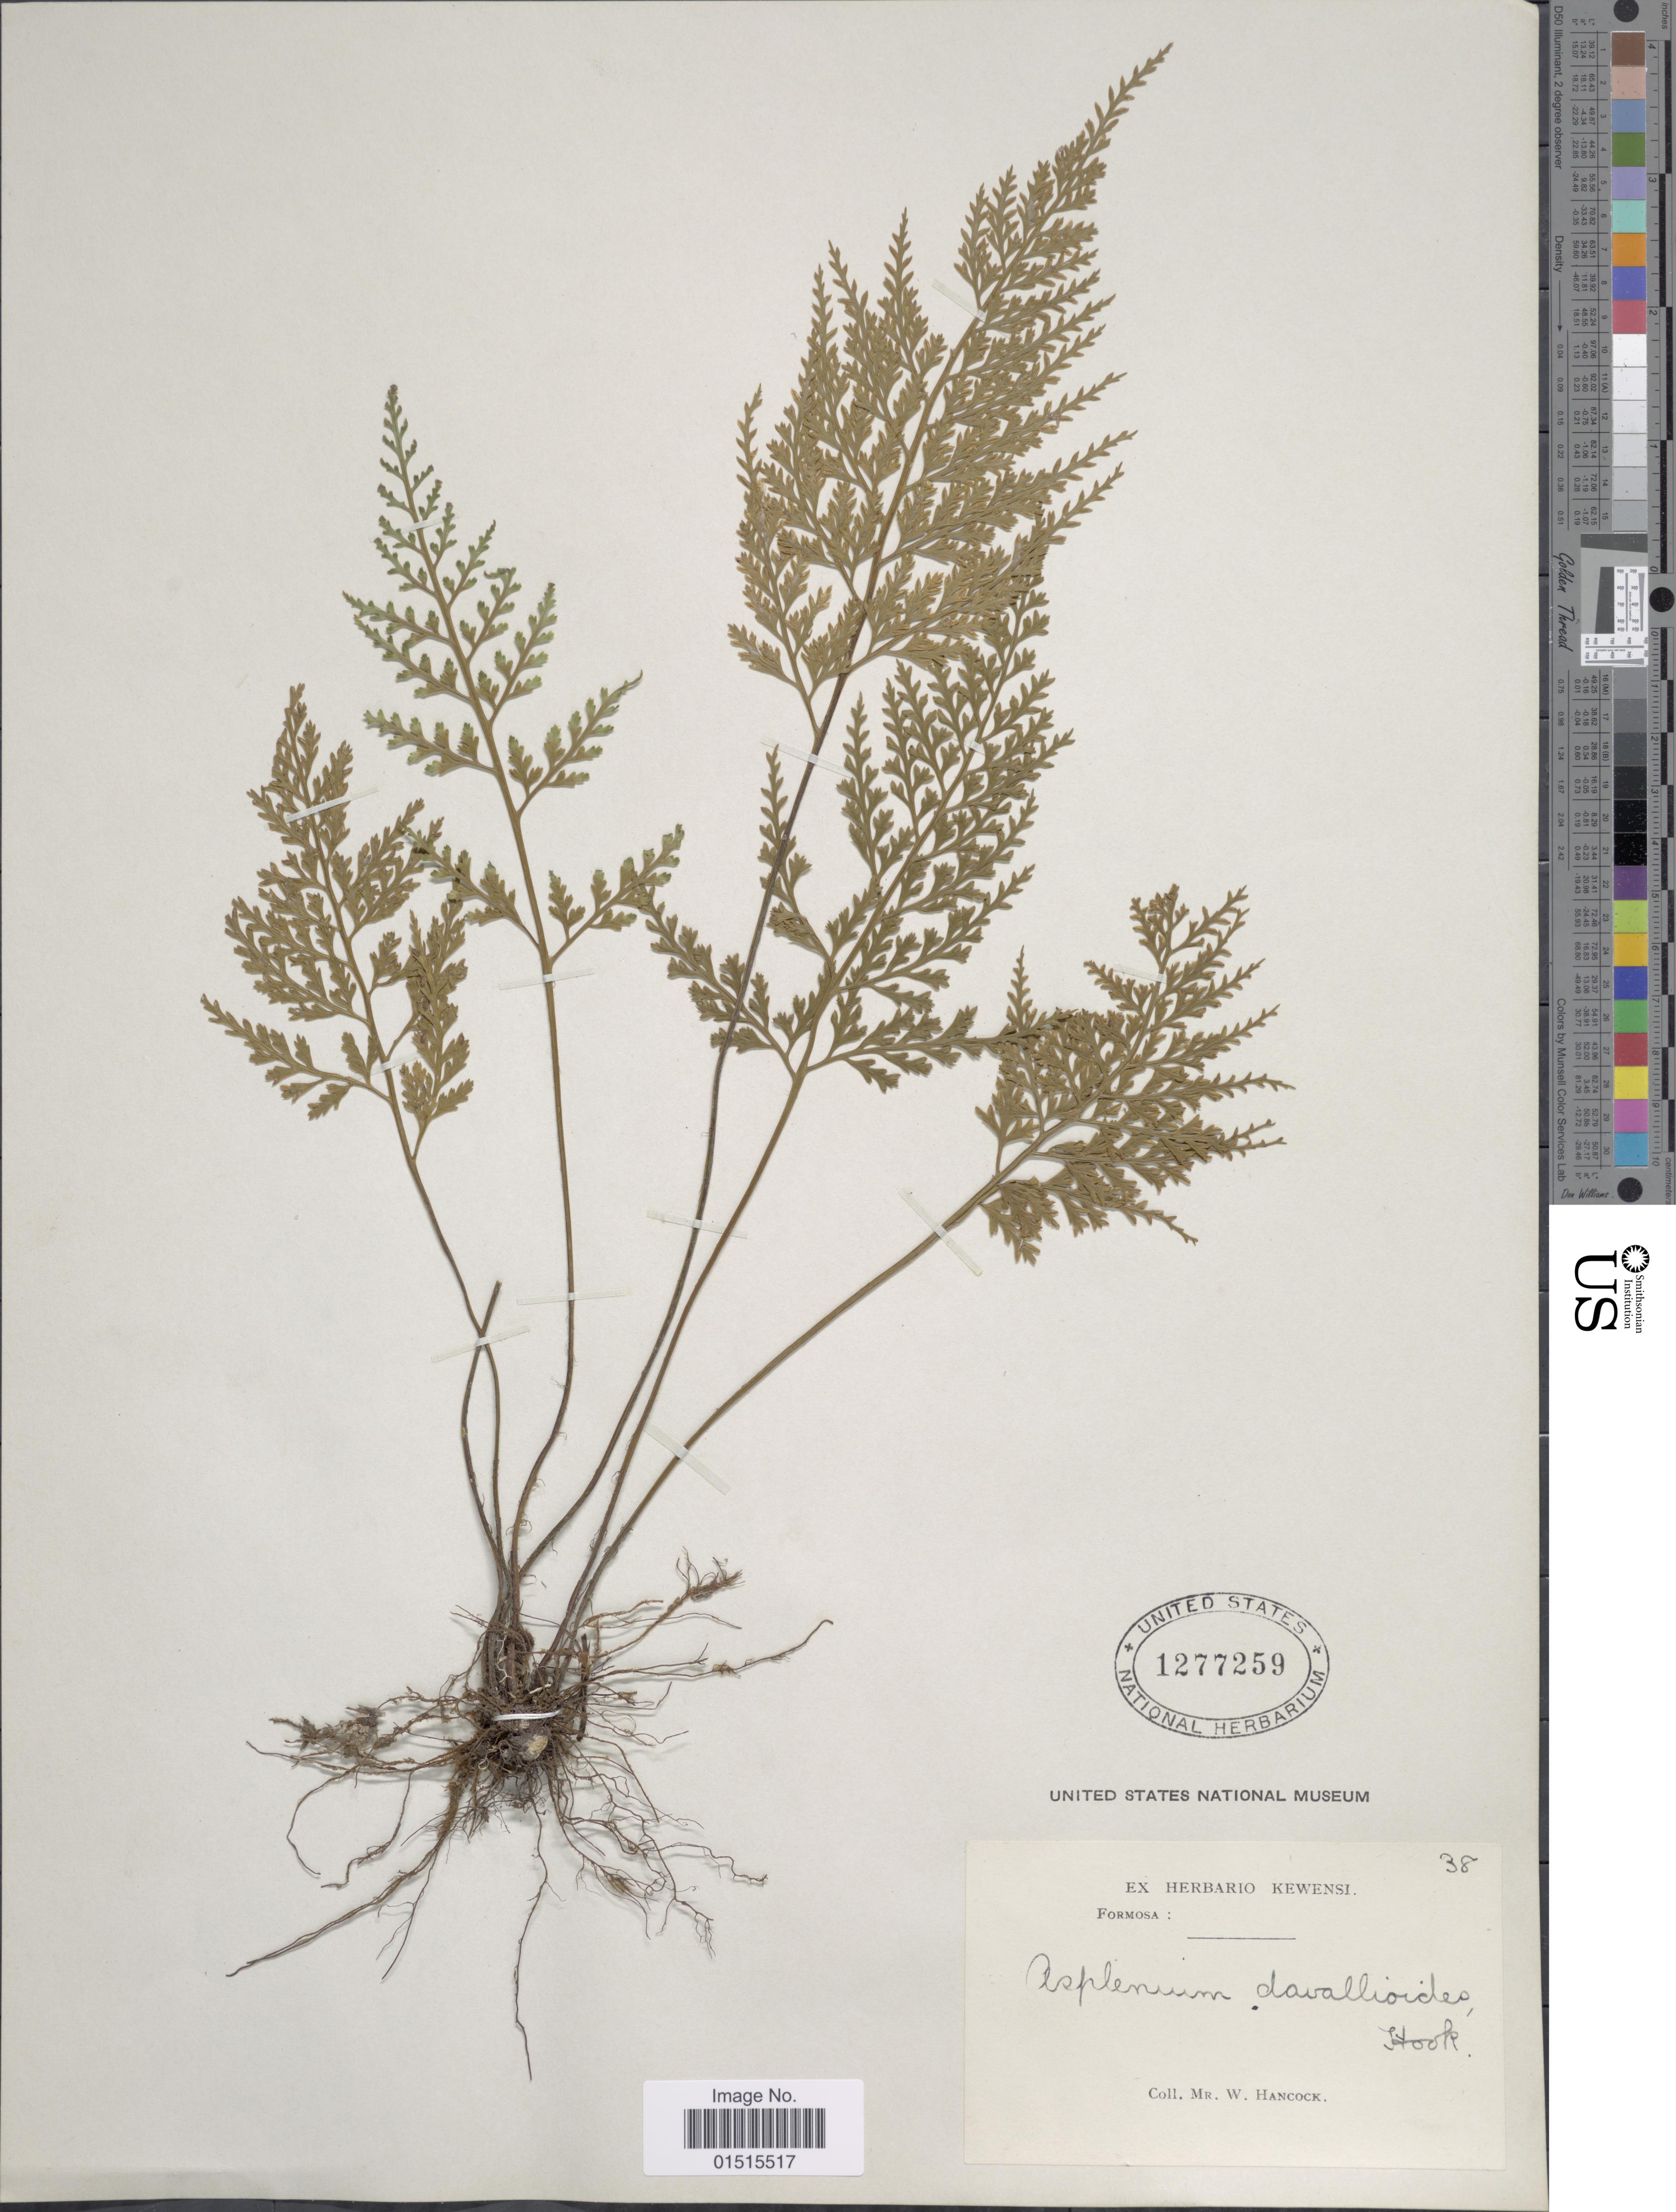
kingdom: Plantae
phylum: Tracheophyta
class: Polypodiopsida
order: Polypodiales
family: Aspleniaceae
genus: Asplenium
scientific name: Asplenium ritoense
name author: Hayata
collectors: W. Hancock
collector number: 38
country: Taiwan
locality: Formosa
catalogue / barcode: US 1277259